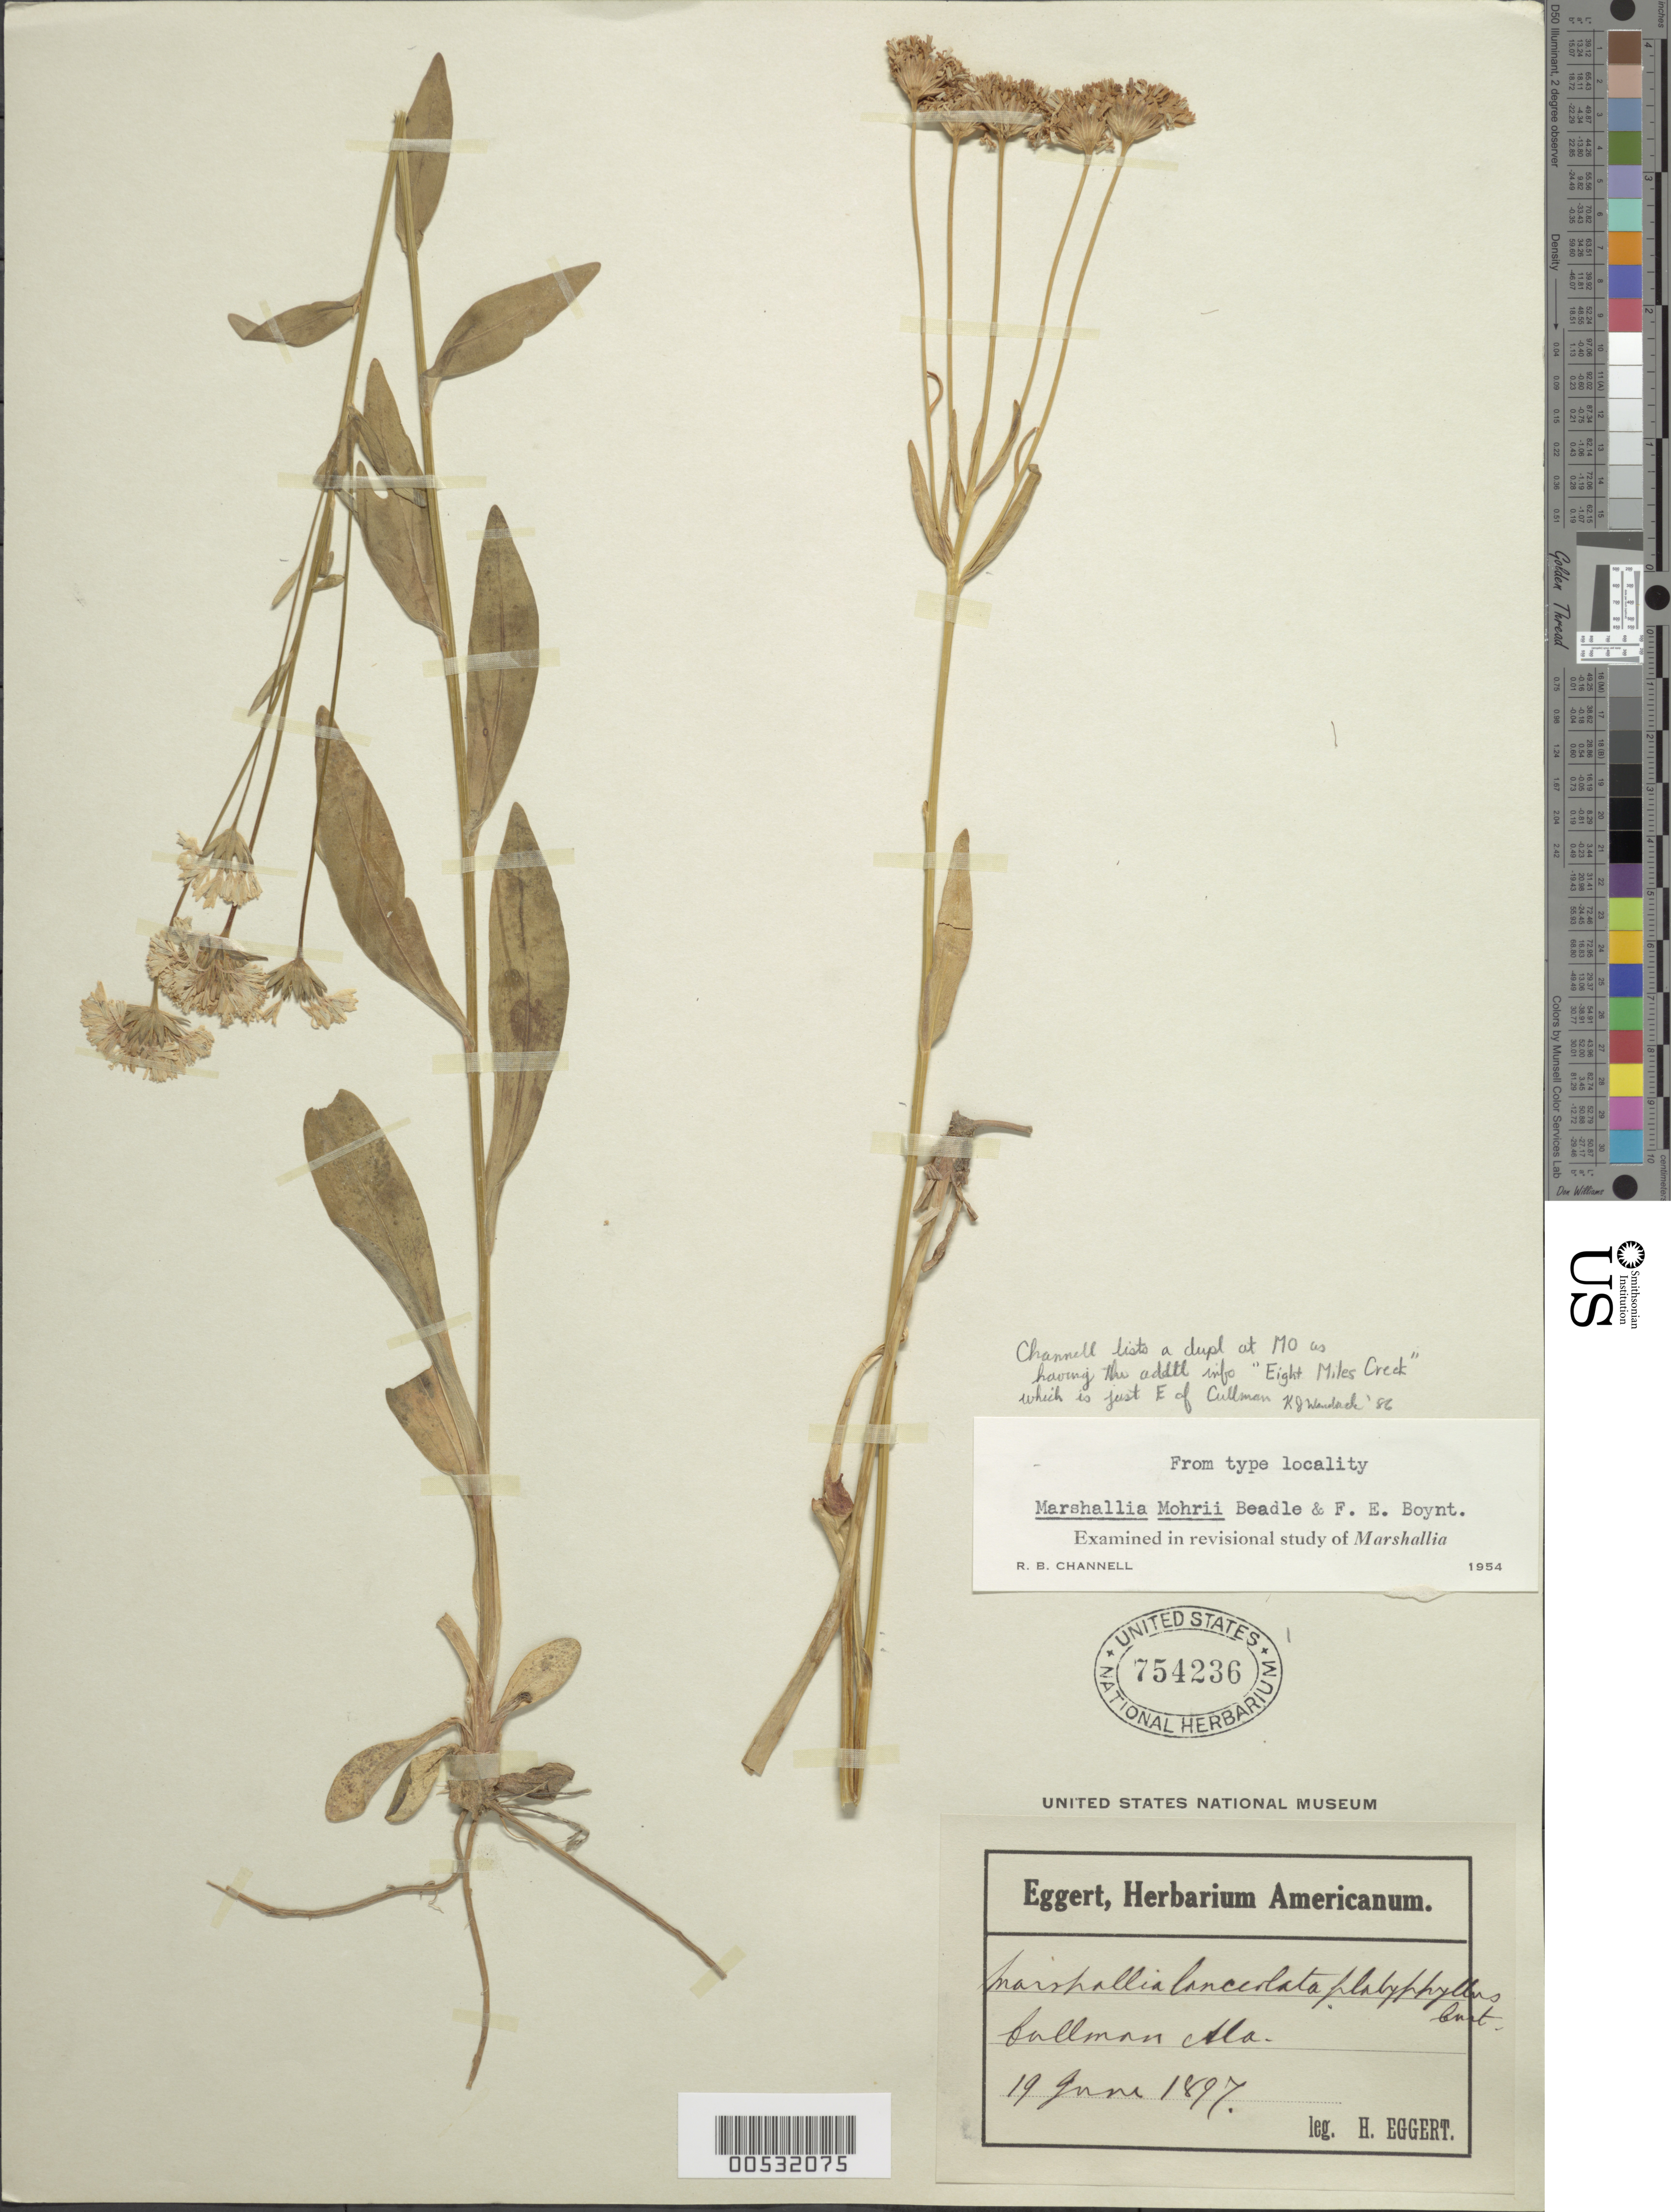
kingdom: Plantae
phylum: Tracheophyta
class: Magnoliopsida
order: Asterales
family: Asteraceae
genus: Marshallia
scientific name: Marshallia mohrii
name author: Beadle & F.E. Boynton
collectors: H. Eggert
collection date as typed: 19 Jun 1897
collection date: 1897-06-19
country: United States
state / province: Alabama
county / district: Cullman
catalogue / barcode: US 754236